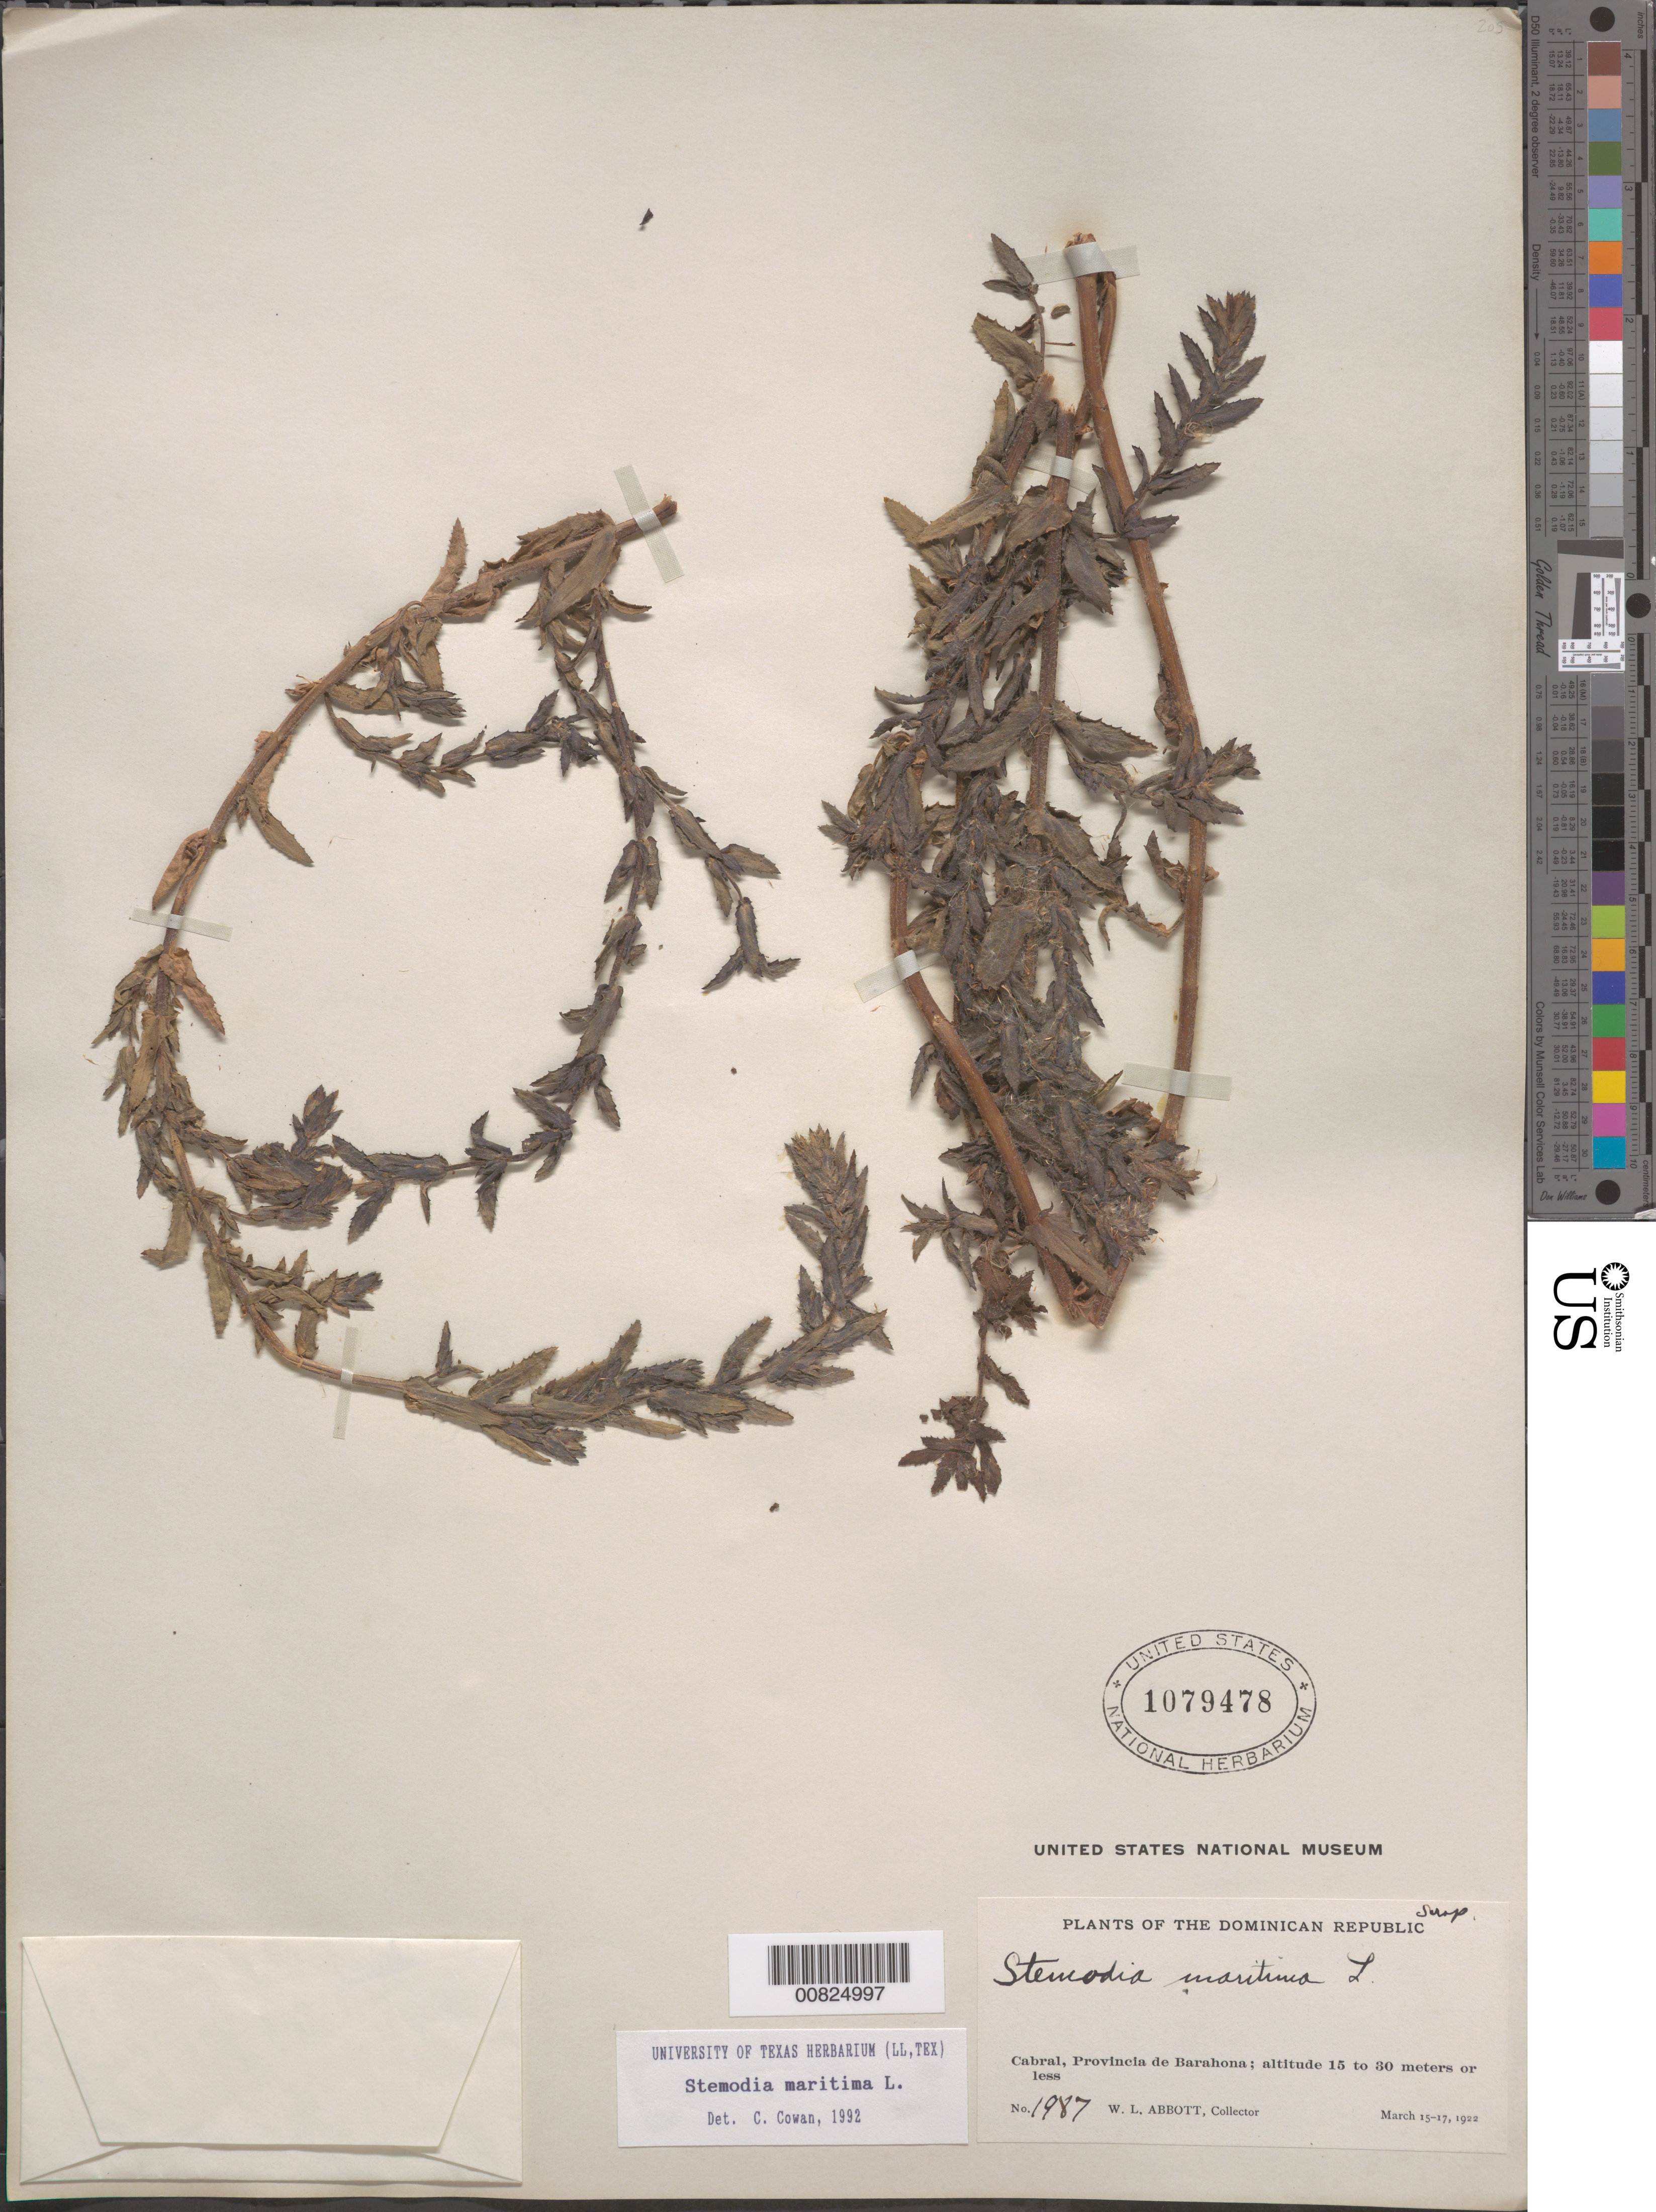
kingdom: Plantae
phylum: Tracheophyta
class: Magnoliopsida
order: Lamiales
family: Plantaginaceae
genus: Stemodia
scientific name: Stemodia maritima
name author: L.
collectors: W. L. Abbott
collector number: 1987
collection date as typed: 15 Mar 1922 to 17 Mar 1922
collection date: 1922-03-15/1922-03-17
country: Dominican Republic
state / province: Barahona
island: Hispaniola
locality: Cabral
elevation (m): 15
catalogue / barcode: US 1079478